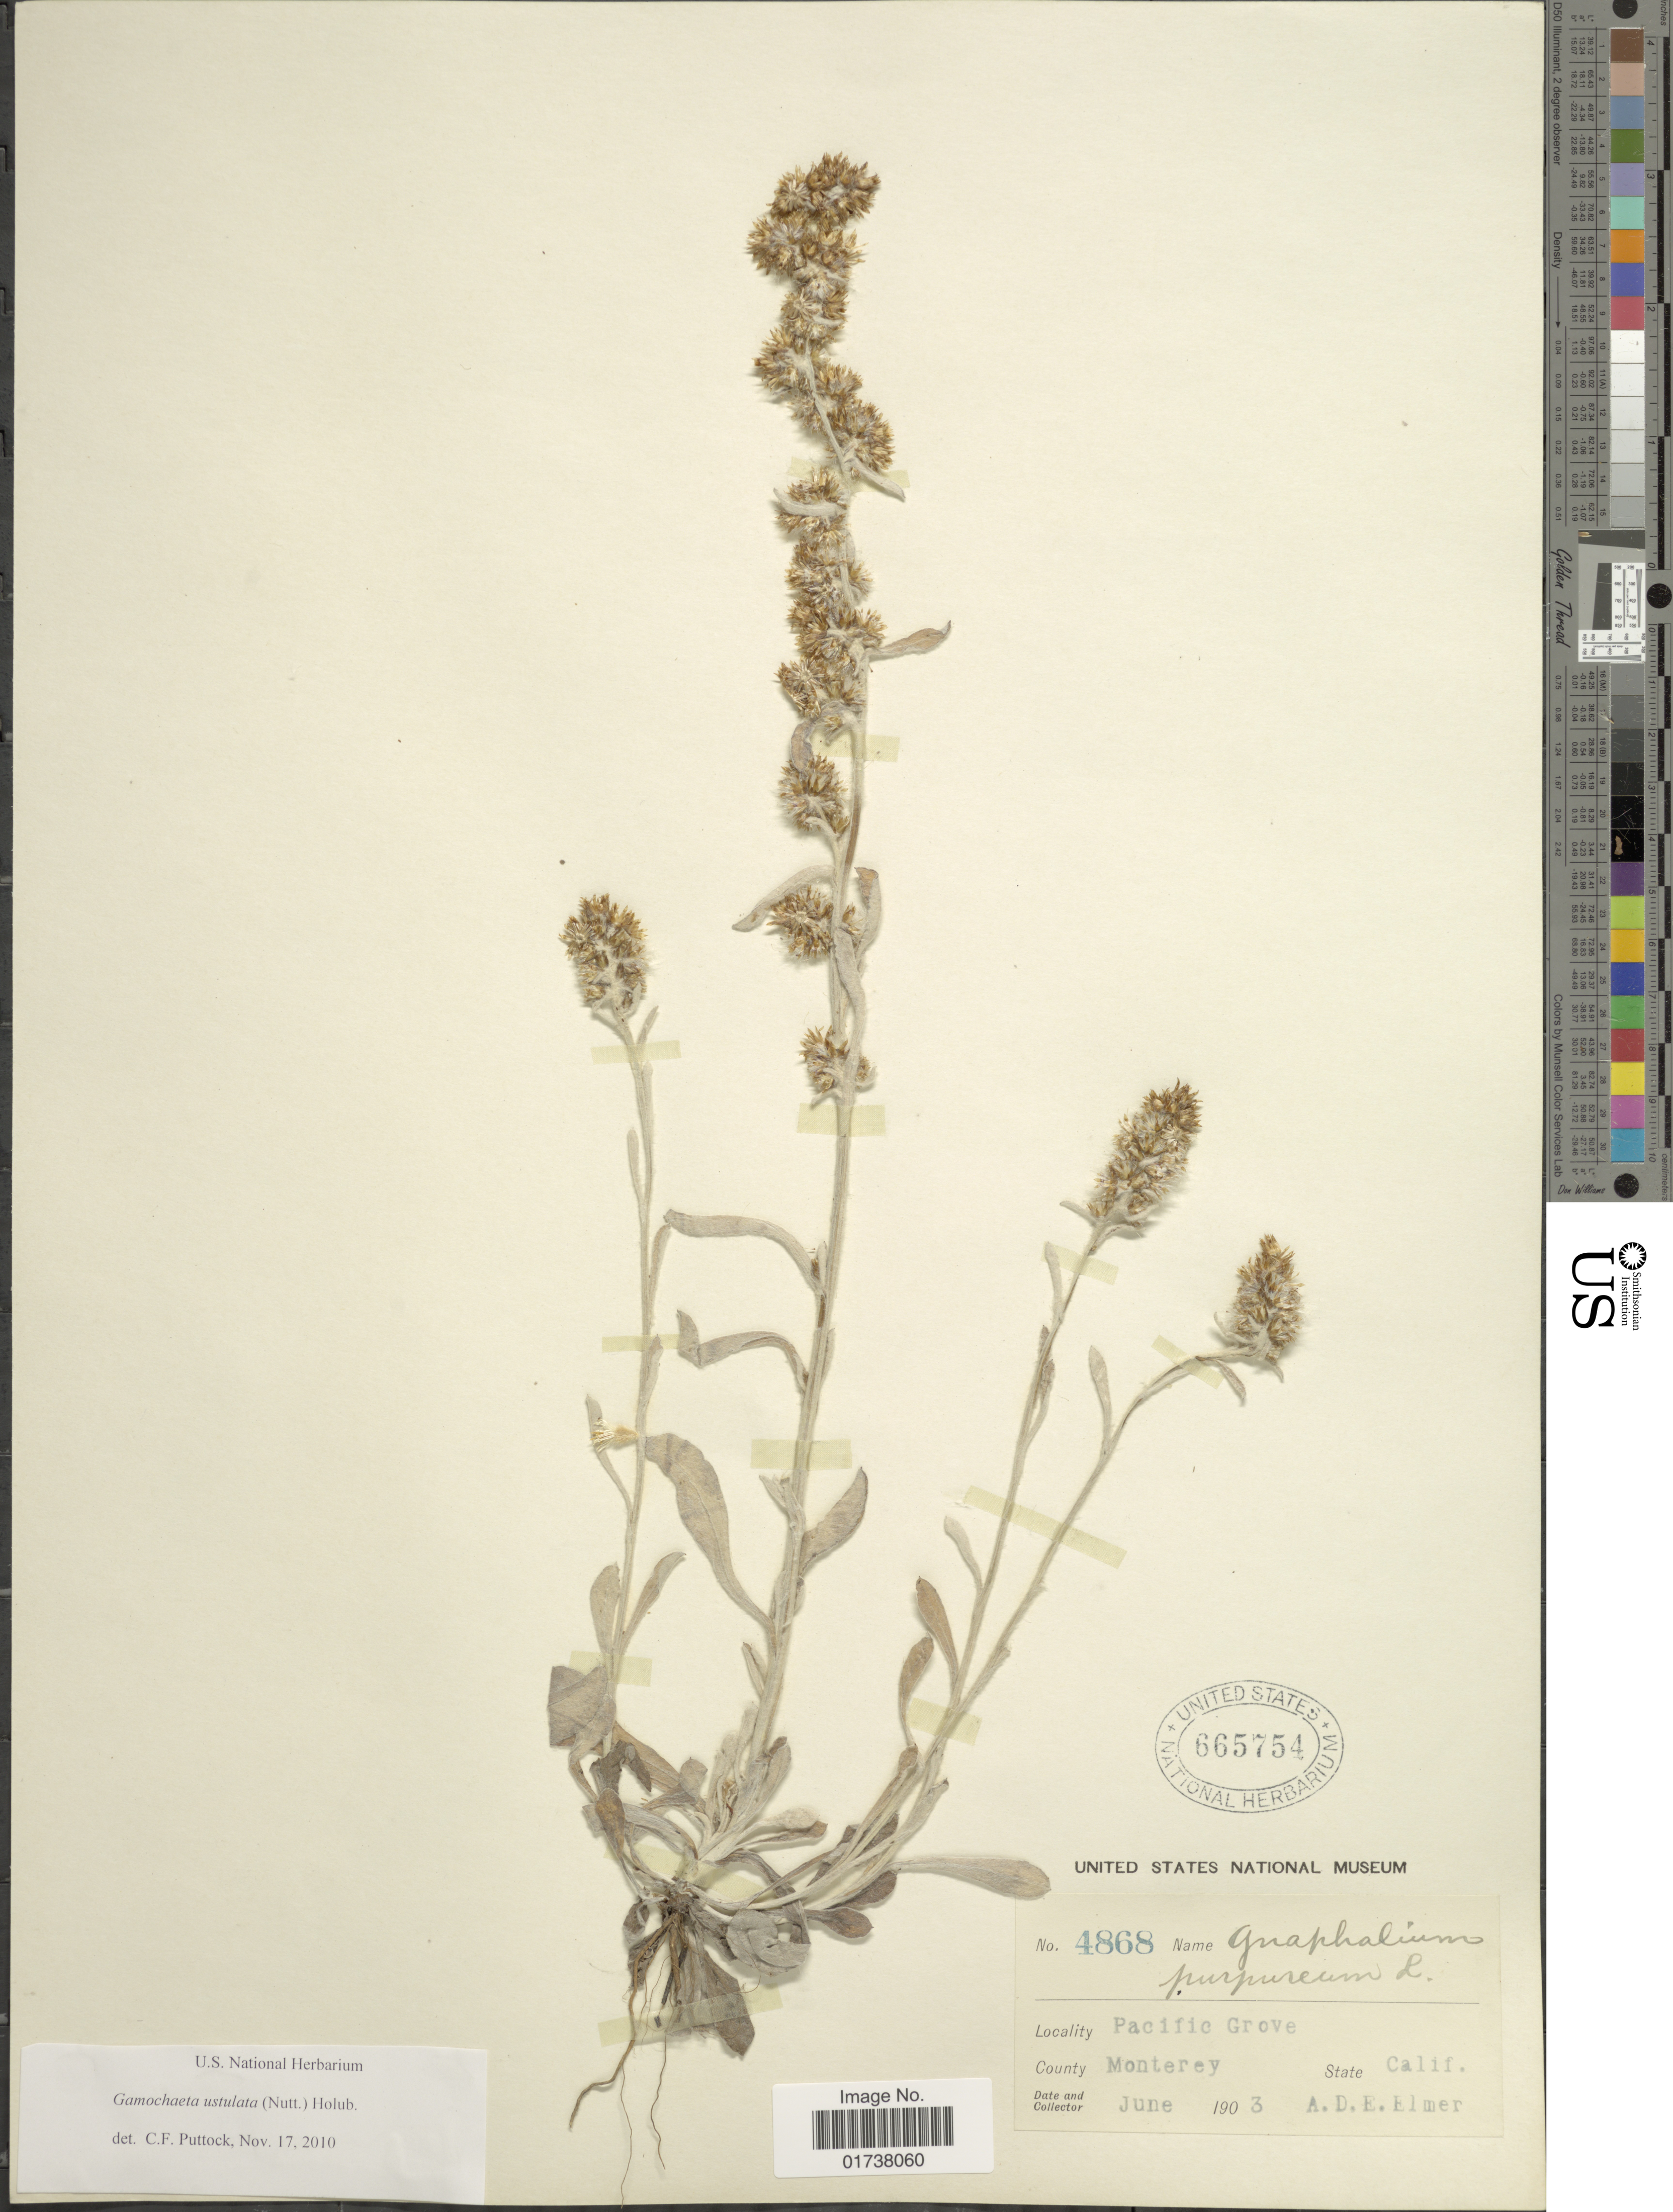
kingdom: Plantae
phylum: Tracheophyta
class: Magnoliopsida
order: Asterales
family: Asteraceae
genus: Gamochaeta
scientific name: Gamochaeta ustulata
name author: (Nutt.) Holub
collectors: A. D. E. Elmer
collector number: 4868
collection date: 1903-06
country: United States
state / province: California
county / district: Monterey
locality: Pacific Grove, County: Monterey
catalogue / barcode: US 665754